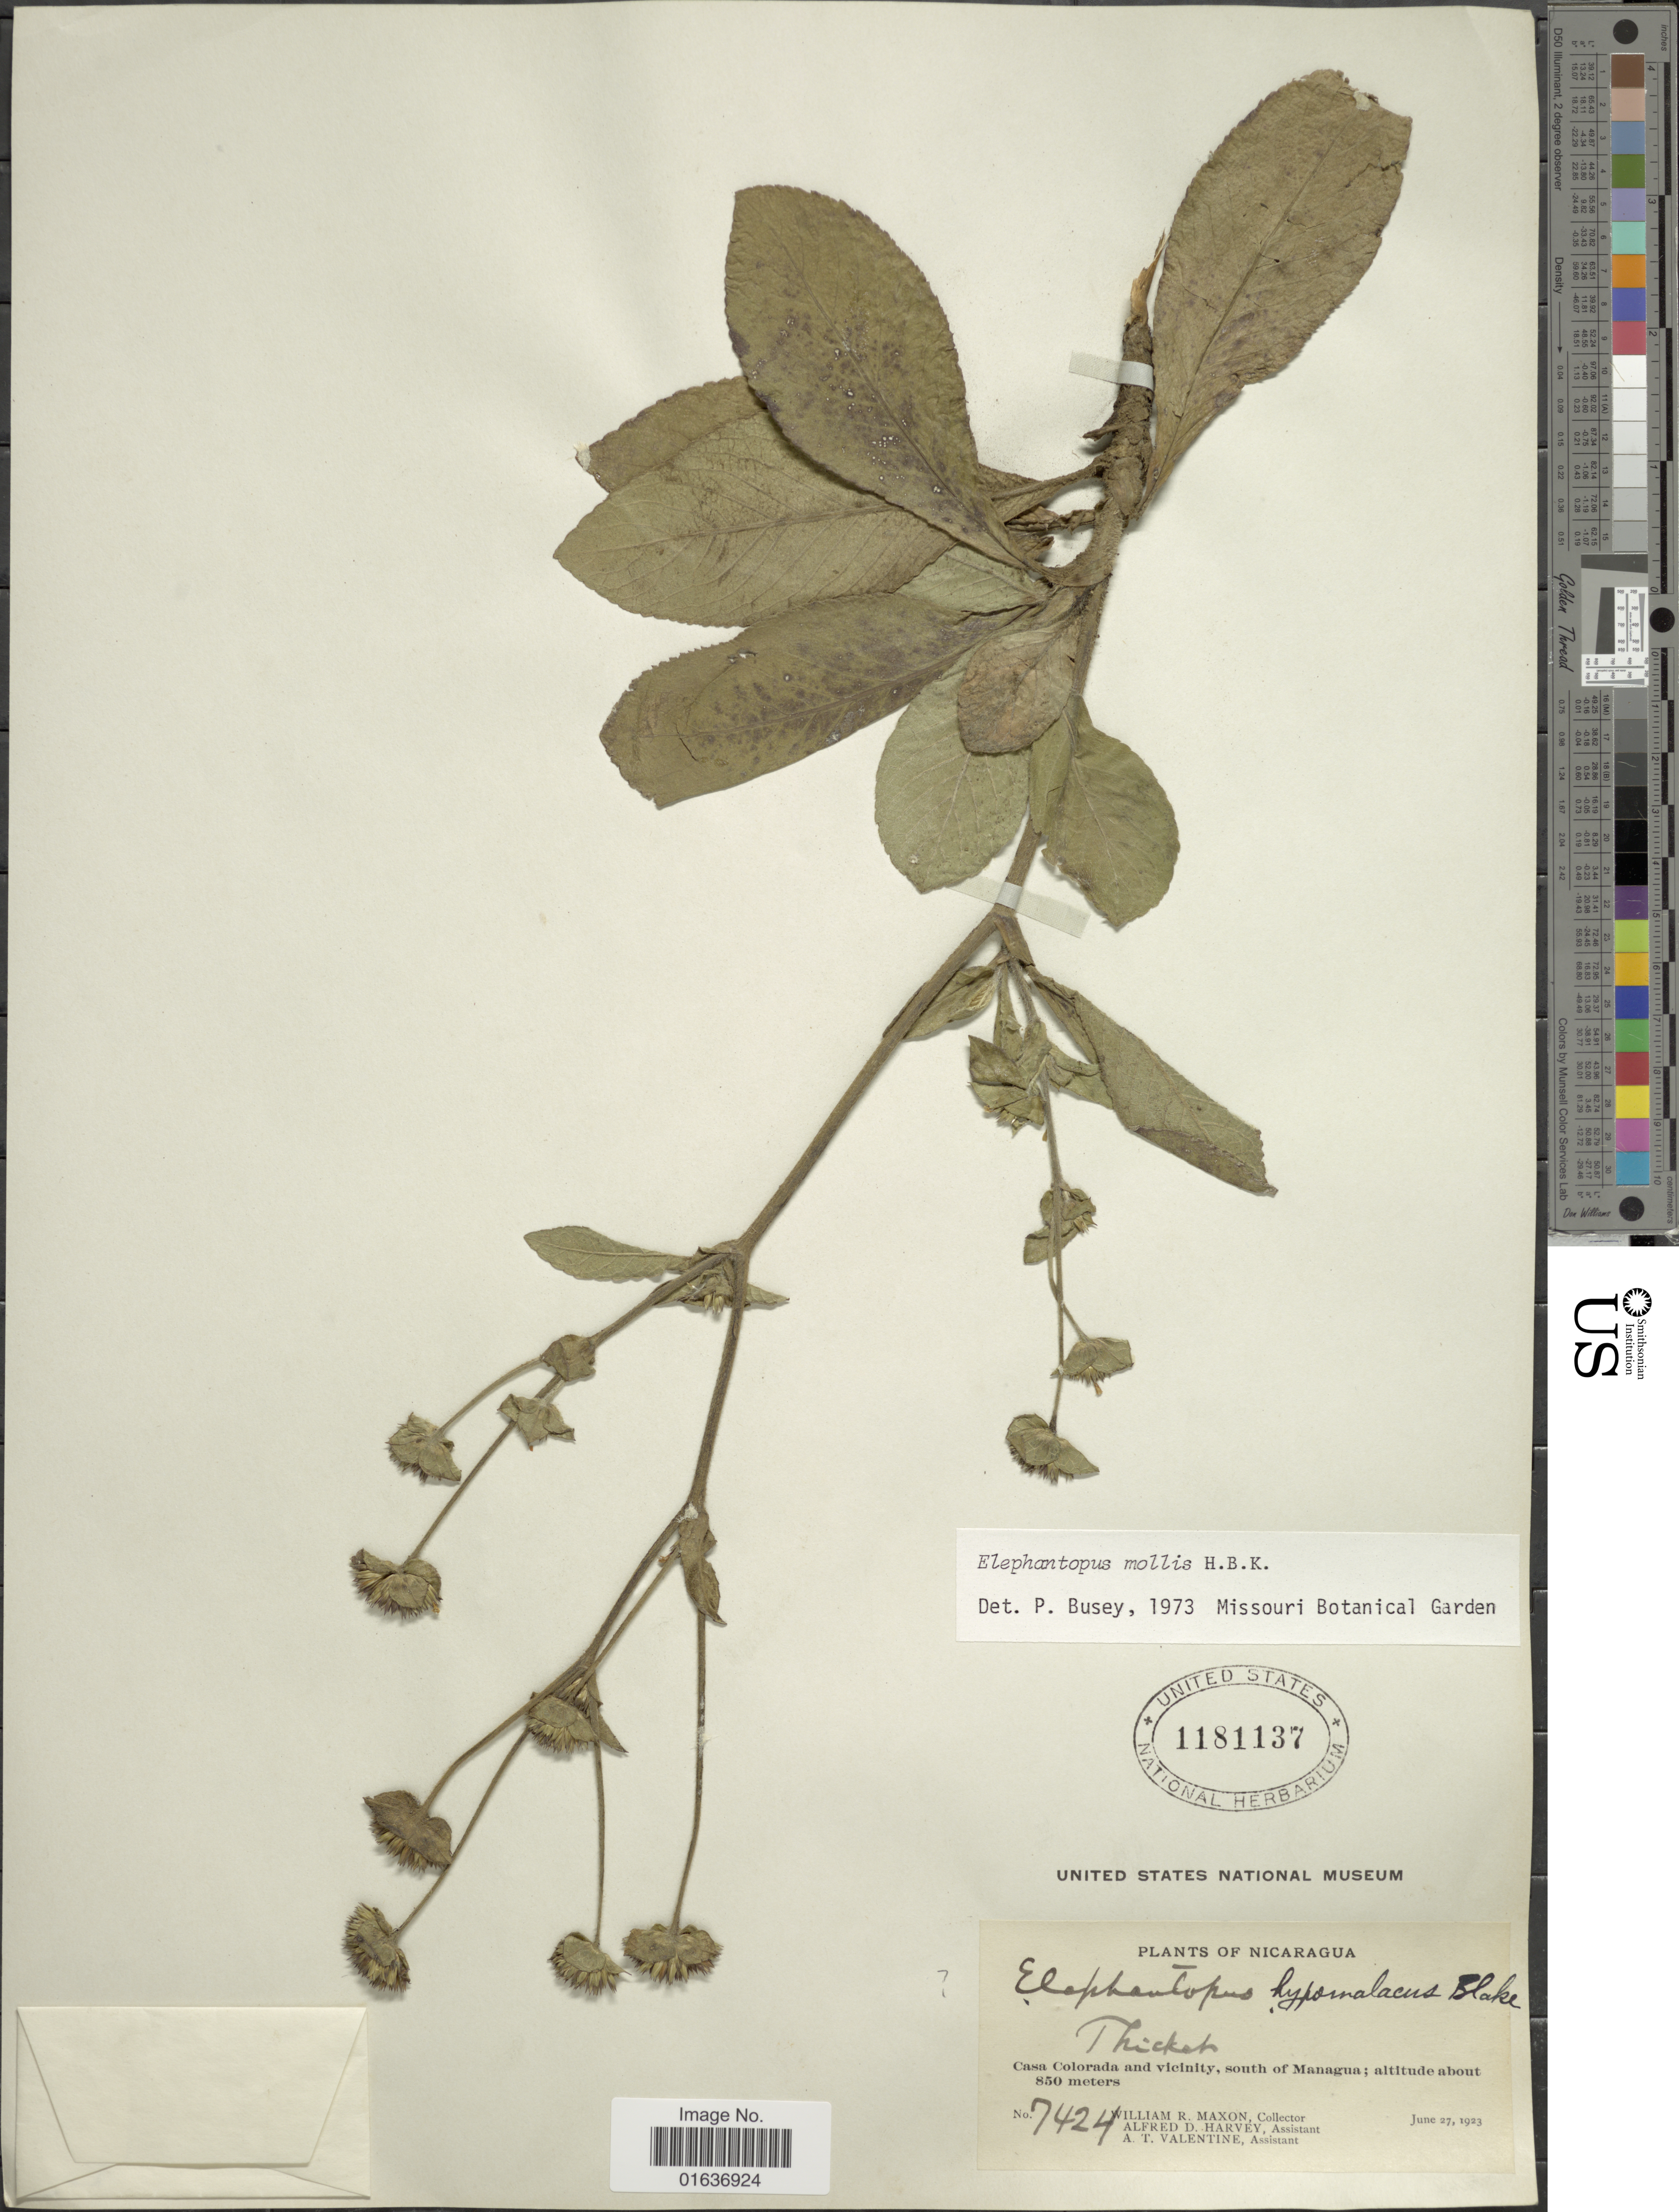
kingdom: Plantae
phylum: Tracheophyta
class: Magnoliopsida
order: Asterales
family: Asteraceae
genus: Elephantopus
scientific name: Elephantopus mollis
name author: Kunth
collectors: W. R. Maxon, A. D. Harvey & A. Valentine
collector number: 7424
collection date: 1923-06-27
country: Nicaragua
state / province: Managua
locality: Casa Colorada and vicinity, south of Managua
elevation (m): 850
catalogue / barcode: US 1181137